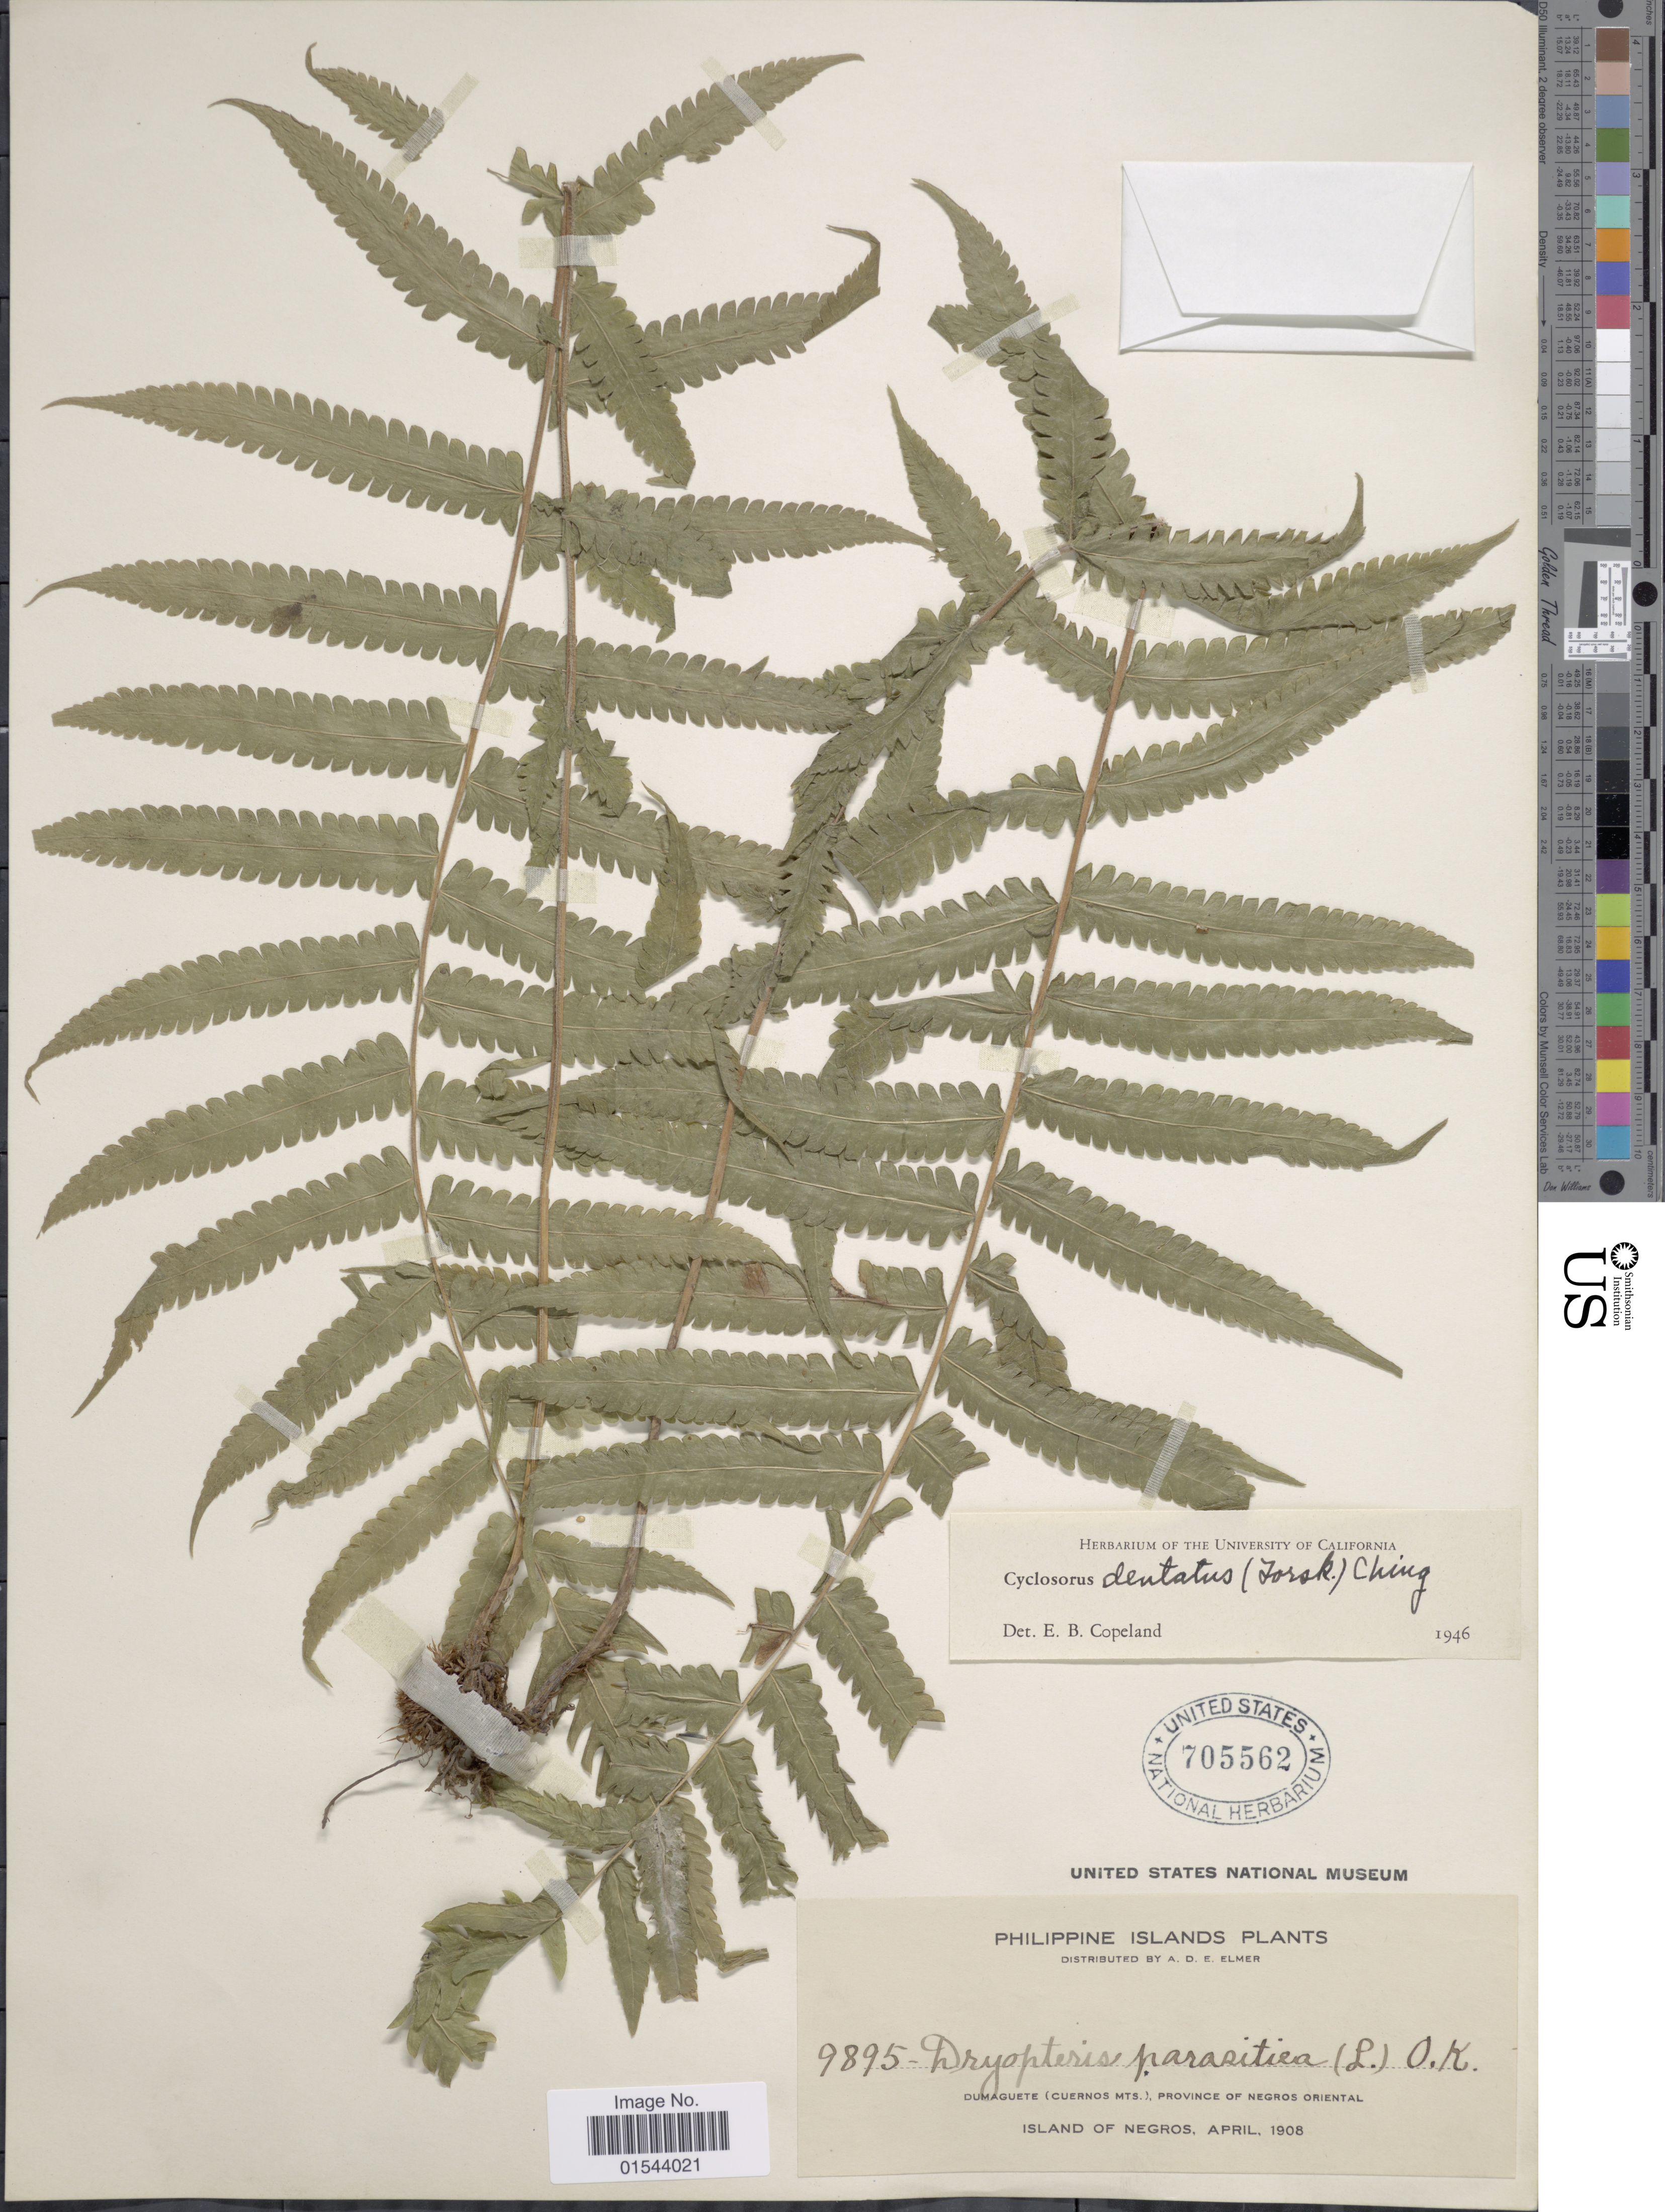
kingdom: Plantae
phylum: Tracheophyta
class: Polypodiopsida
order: Polypodiales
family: Thelypteridaceae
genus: Christella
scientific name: Christella dentata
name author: (Forssk.) Brownsey & Jermy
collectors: A. D. E. Elmer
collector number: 9895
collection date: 1908-04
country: Philippines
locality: Dumaguete (cuernos Mts.), Province of negros Oriental, Island of Negros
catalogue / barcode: US 705562